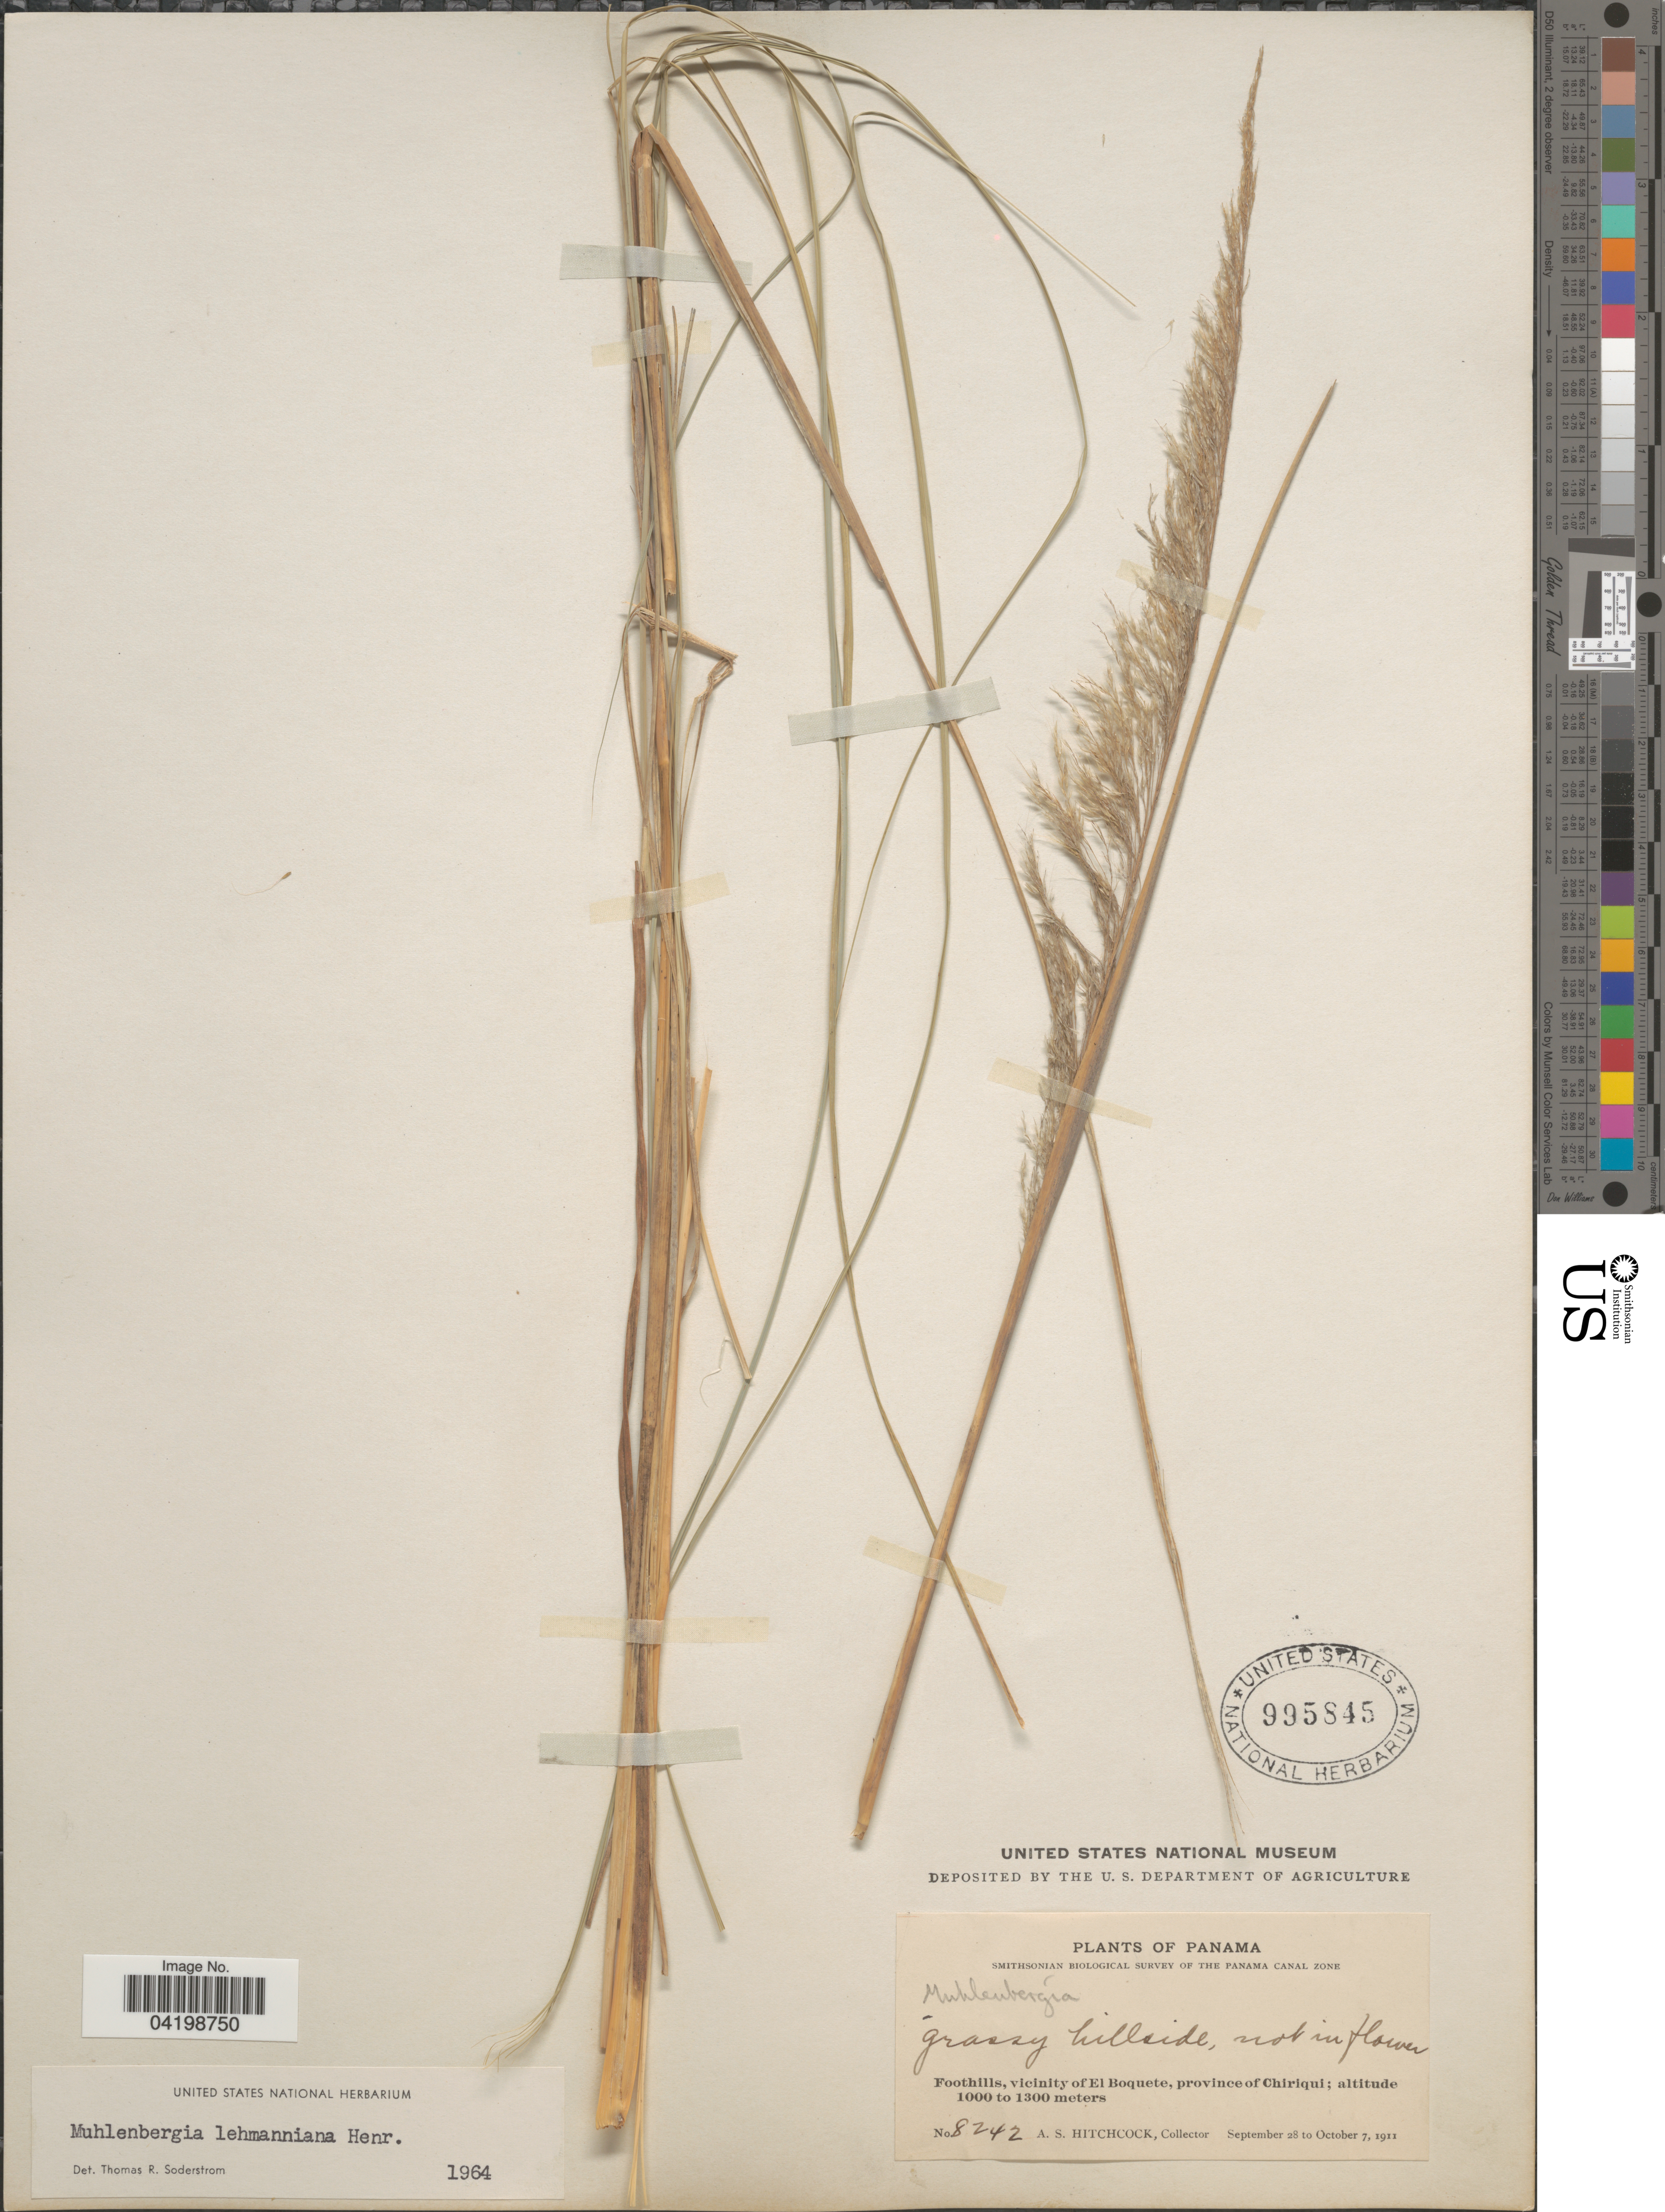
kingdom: Plantae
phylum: Tracheophyta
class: Liliopsida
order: Poales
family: Poaceae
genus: Muhlenbergia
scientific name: Muhlenbergia lehmanniana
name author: Henr.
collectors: A. S. Hitchcock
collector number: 8242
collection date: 1911-09-28/1911-10-07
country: Panama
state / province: Chiriqui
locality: Smithsonian Biological Survey of the Panama Canal Zone. Foothills, vicinity of El Boquete.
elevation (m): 1000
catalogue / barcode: US 995845